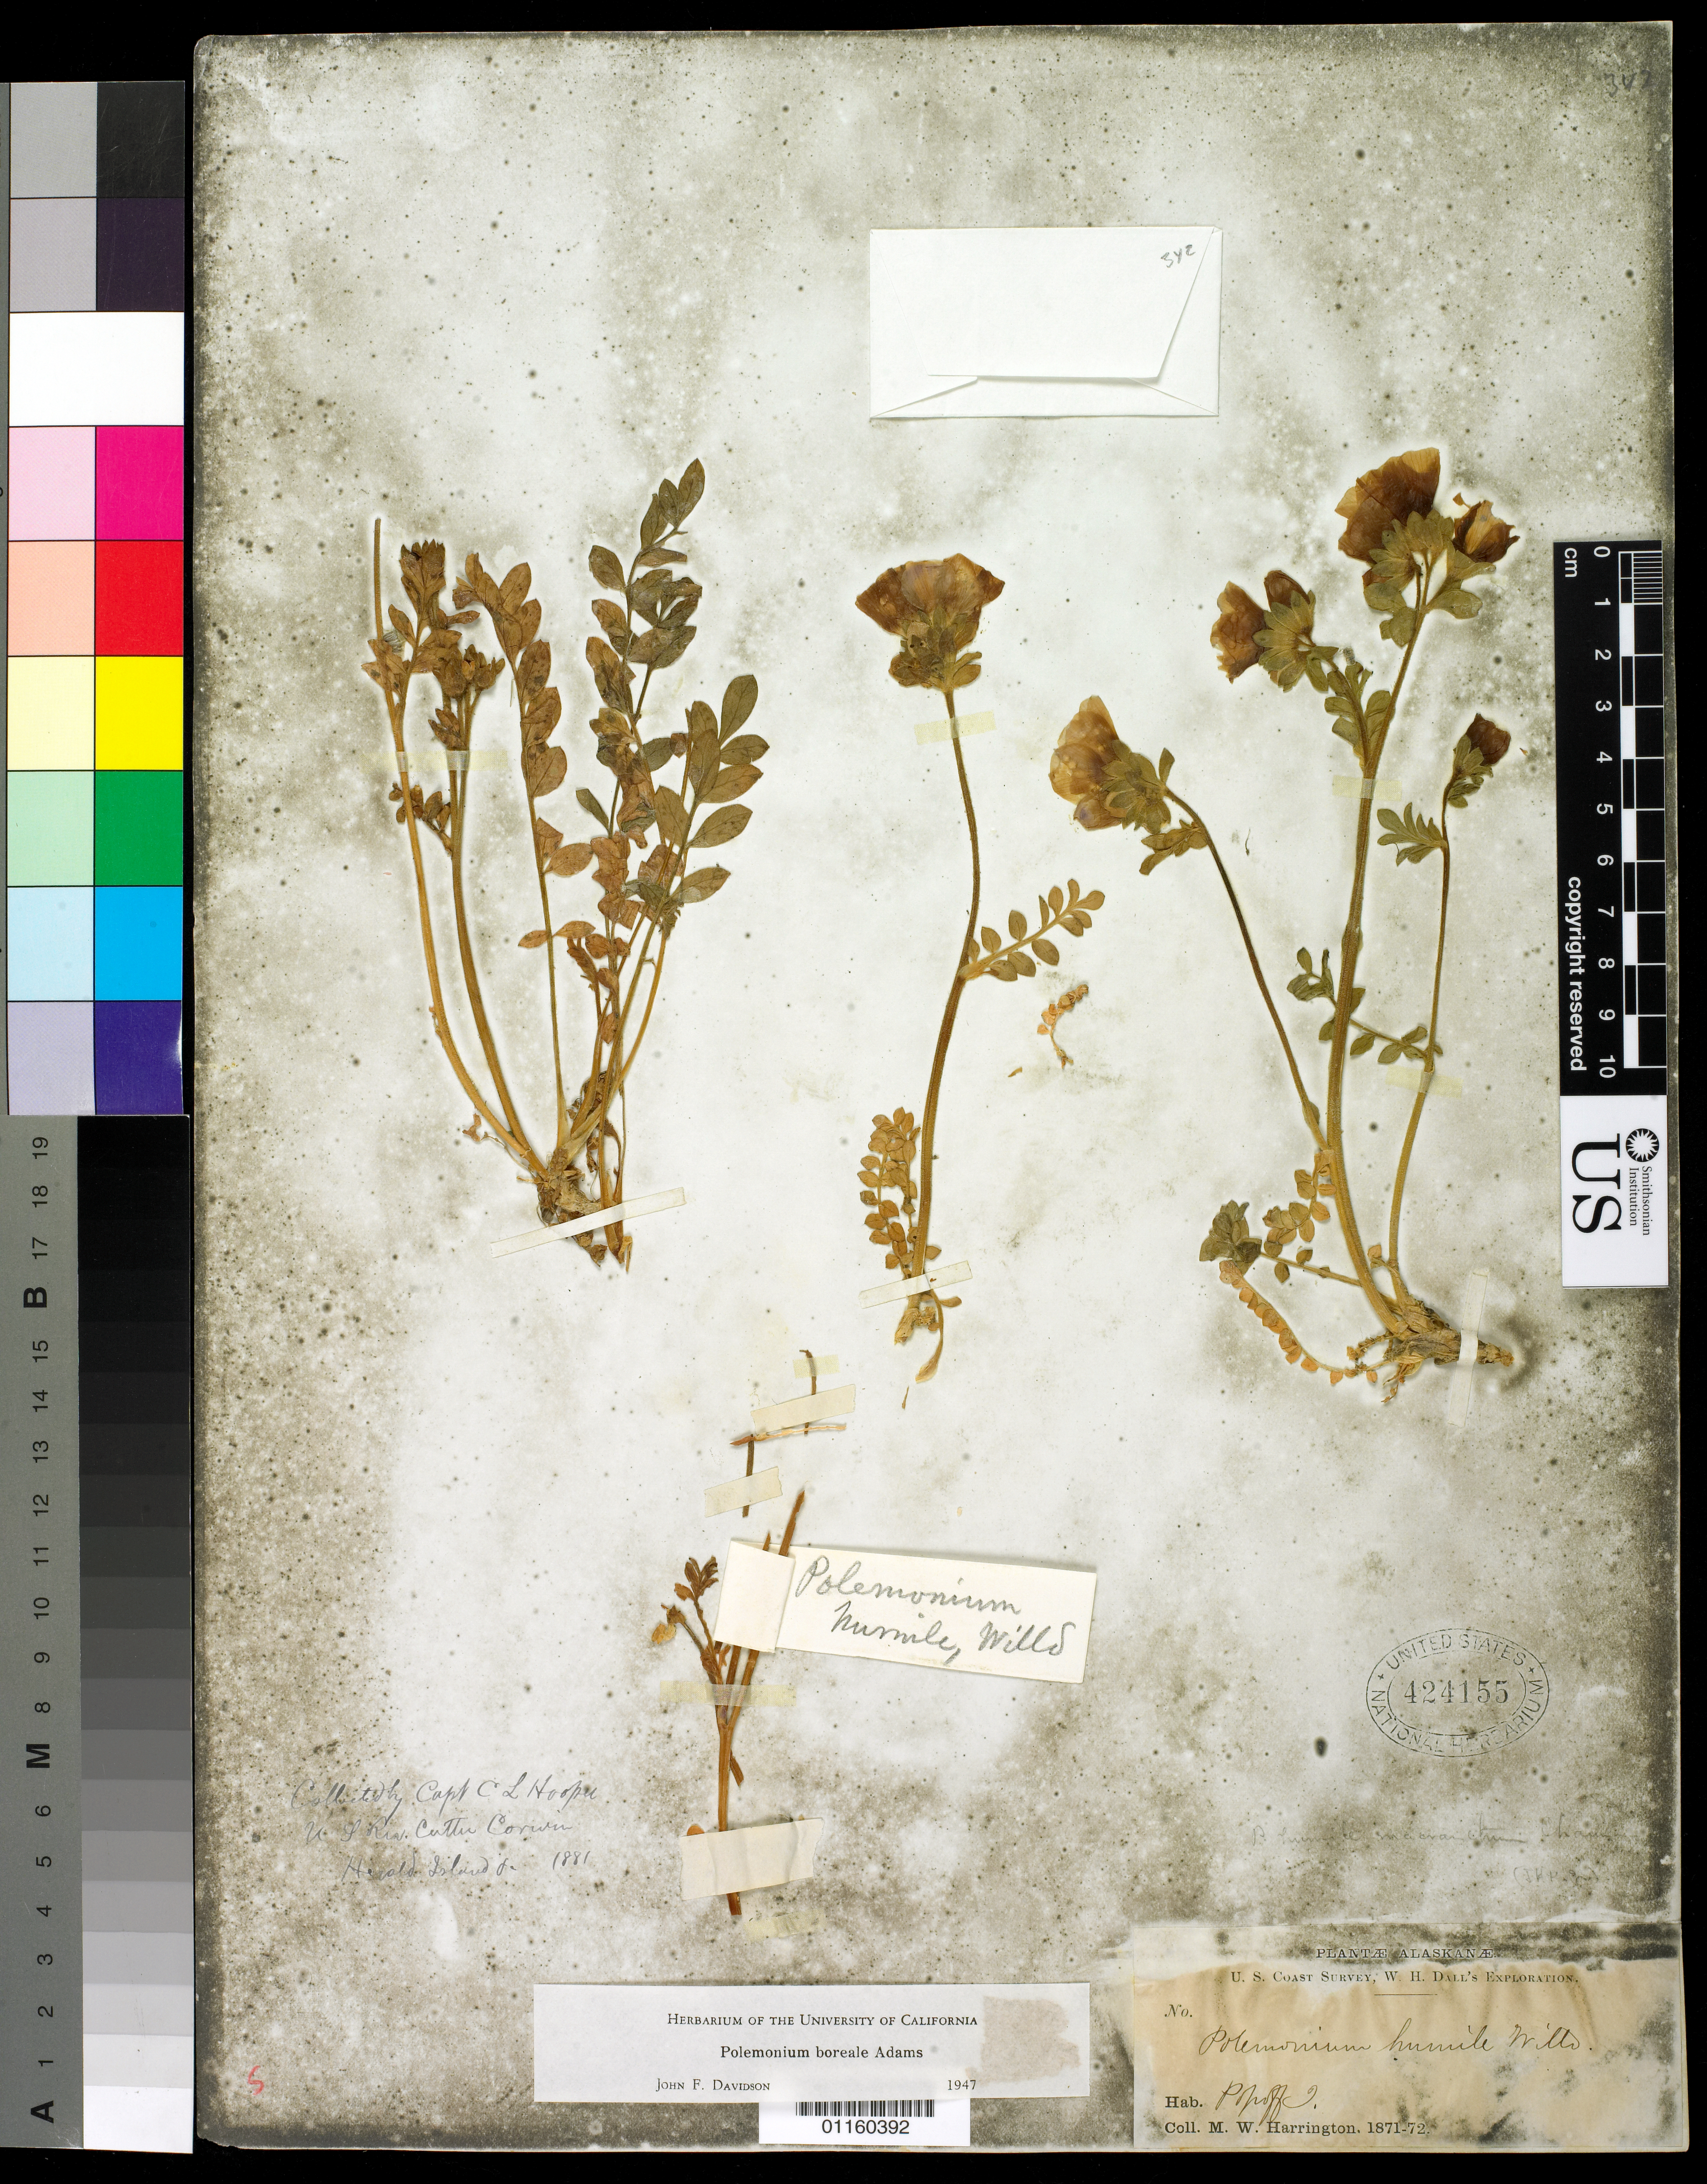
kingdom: Plantae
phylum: Tracheophyta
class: Magnoliopsida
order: Ericales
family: Polemoniaceae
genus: Polemonium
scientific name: Polemonium boreale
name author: Adams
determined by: Davidson, J. F.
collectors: M. W. Harrington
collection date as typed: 1871 to -- --- 1872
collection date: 1871/1872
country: United States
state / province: Alaska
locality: Popof Island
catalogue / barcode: US 424155